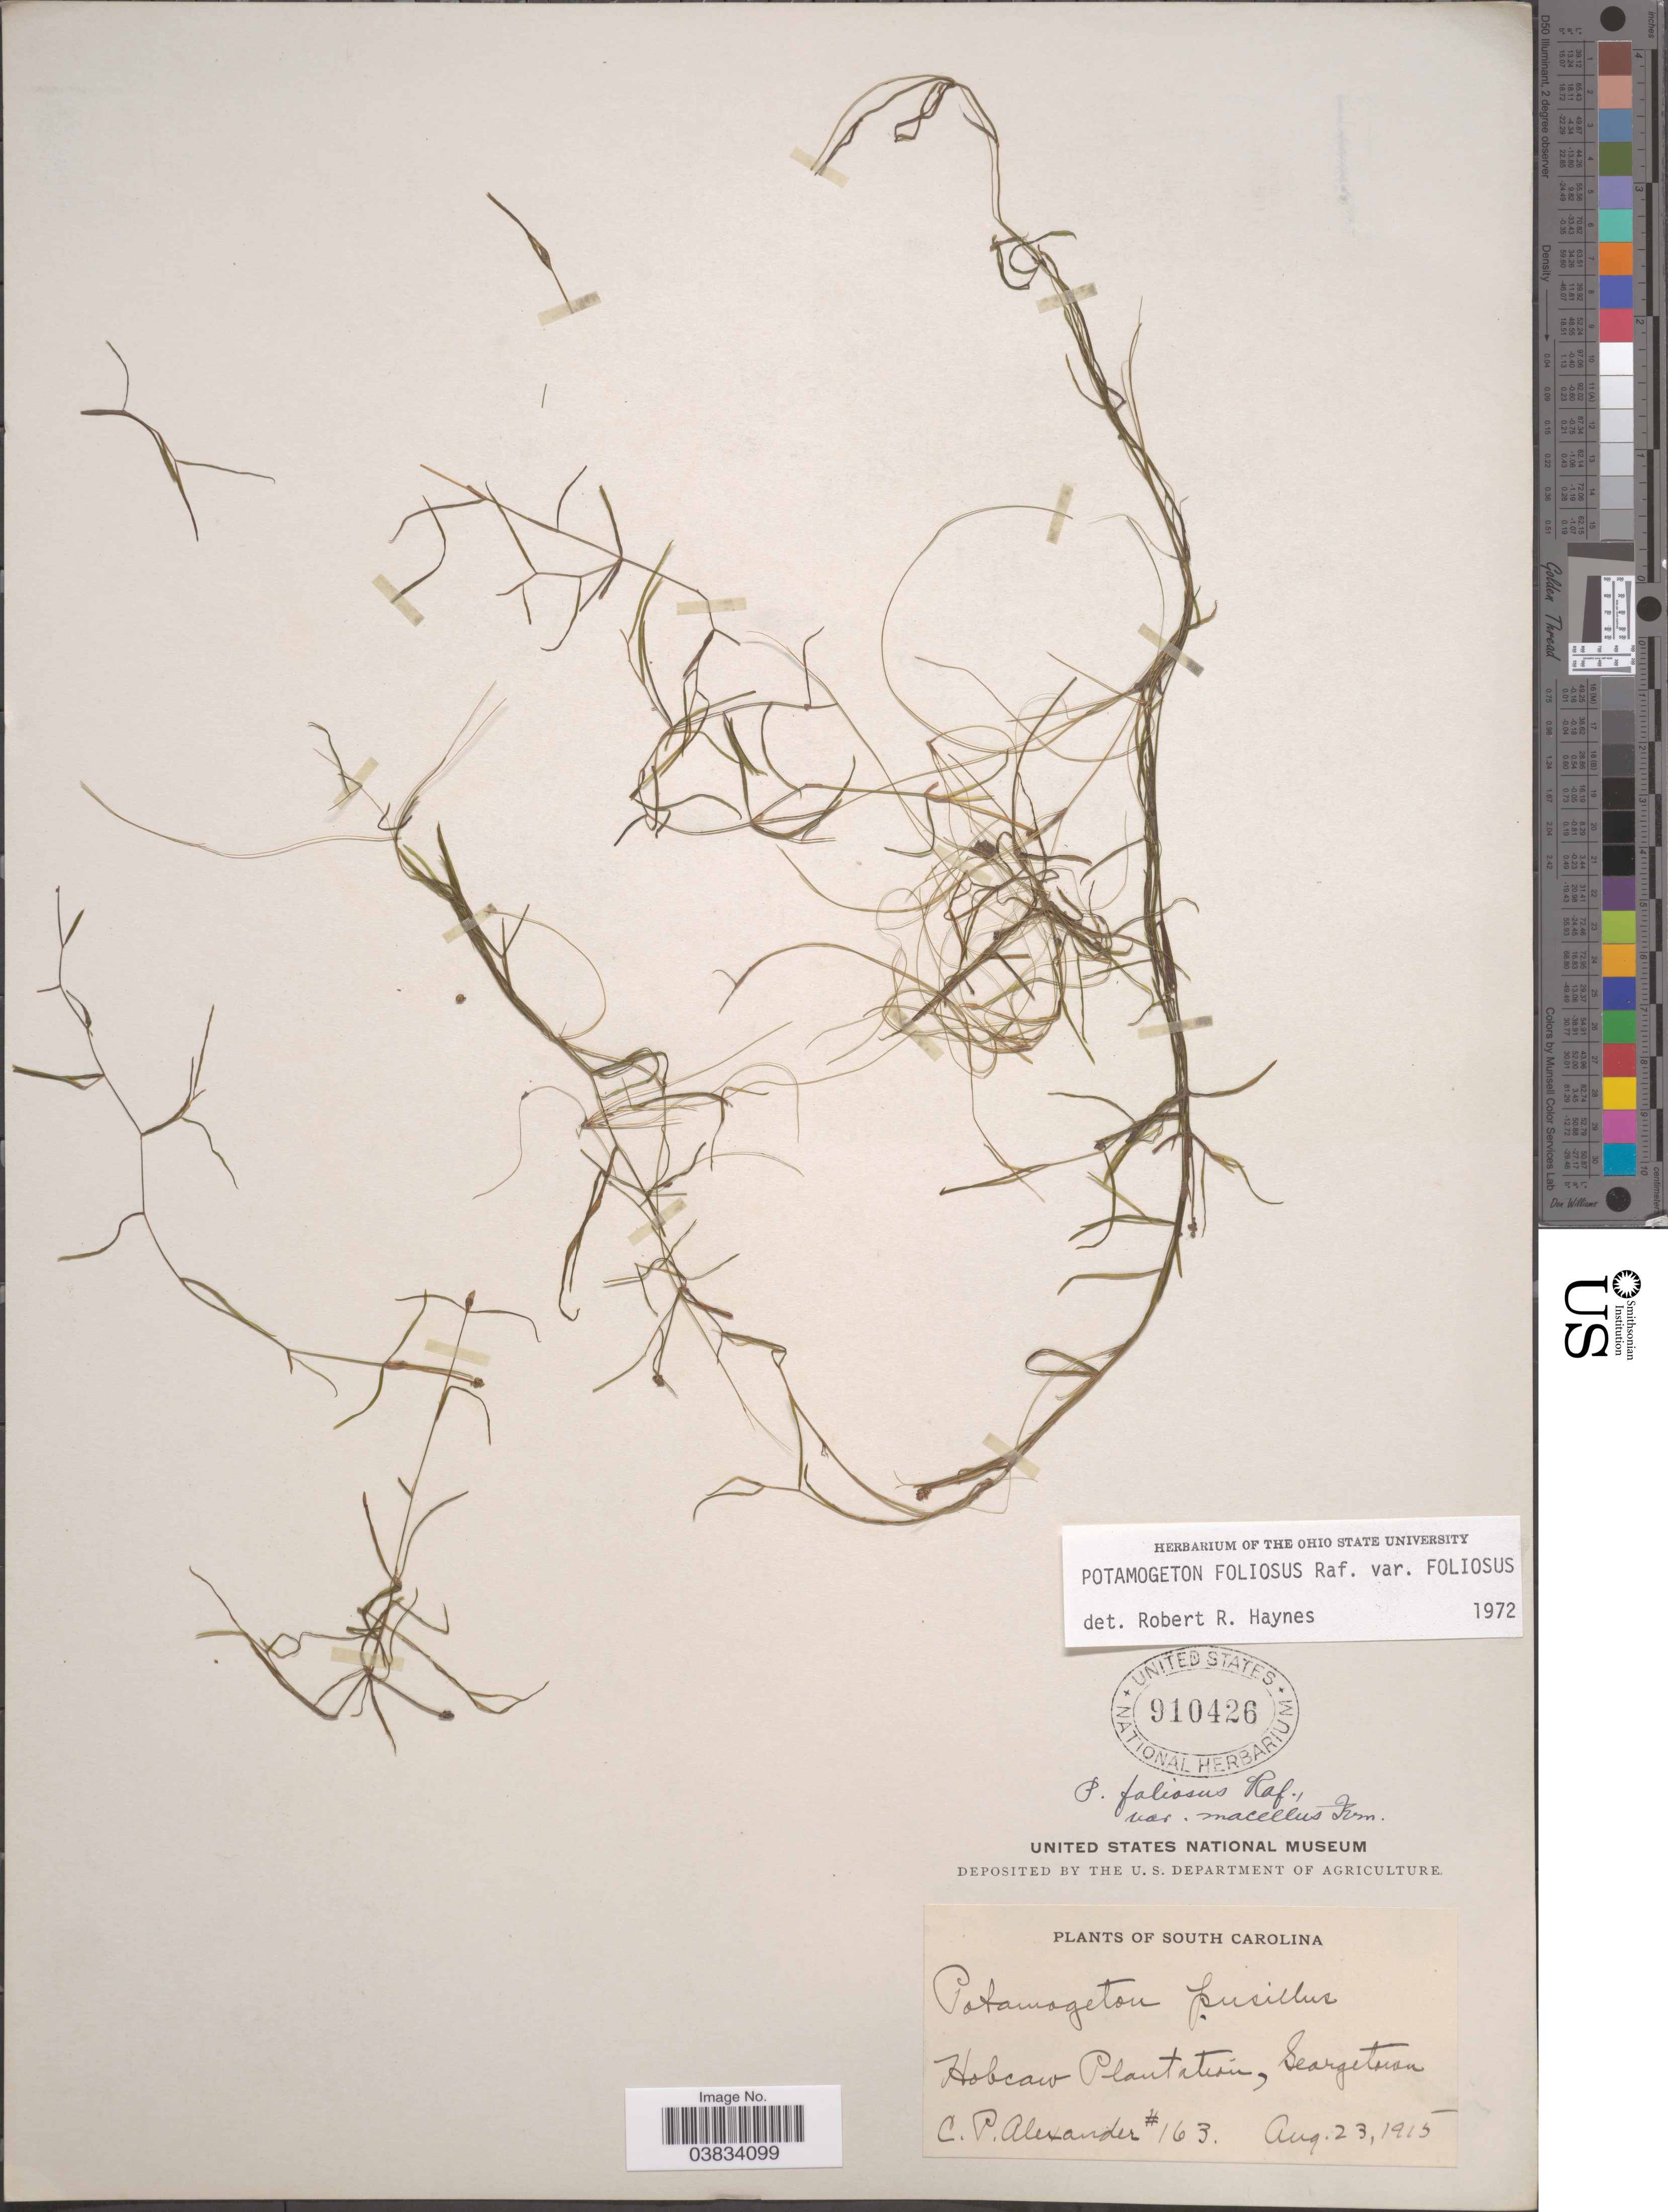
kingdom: Plantae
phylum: Tracheophyta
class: Liliopsida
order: Alismatales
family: Potamogetonaceae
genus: Potamogeton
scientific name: Potamogeton foliosus var. foliosus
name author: Raf.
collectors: C. P. Alexander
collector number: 163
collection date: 1915-08-23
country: United States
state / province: South Carolina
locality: Hobcaw Plantation, Georgetown.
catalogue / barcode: US 910426